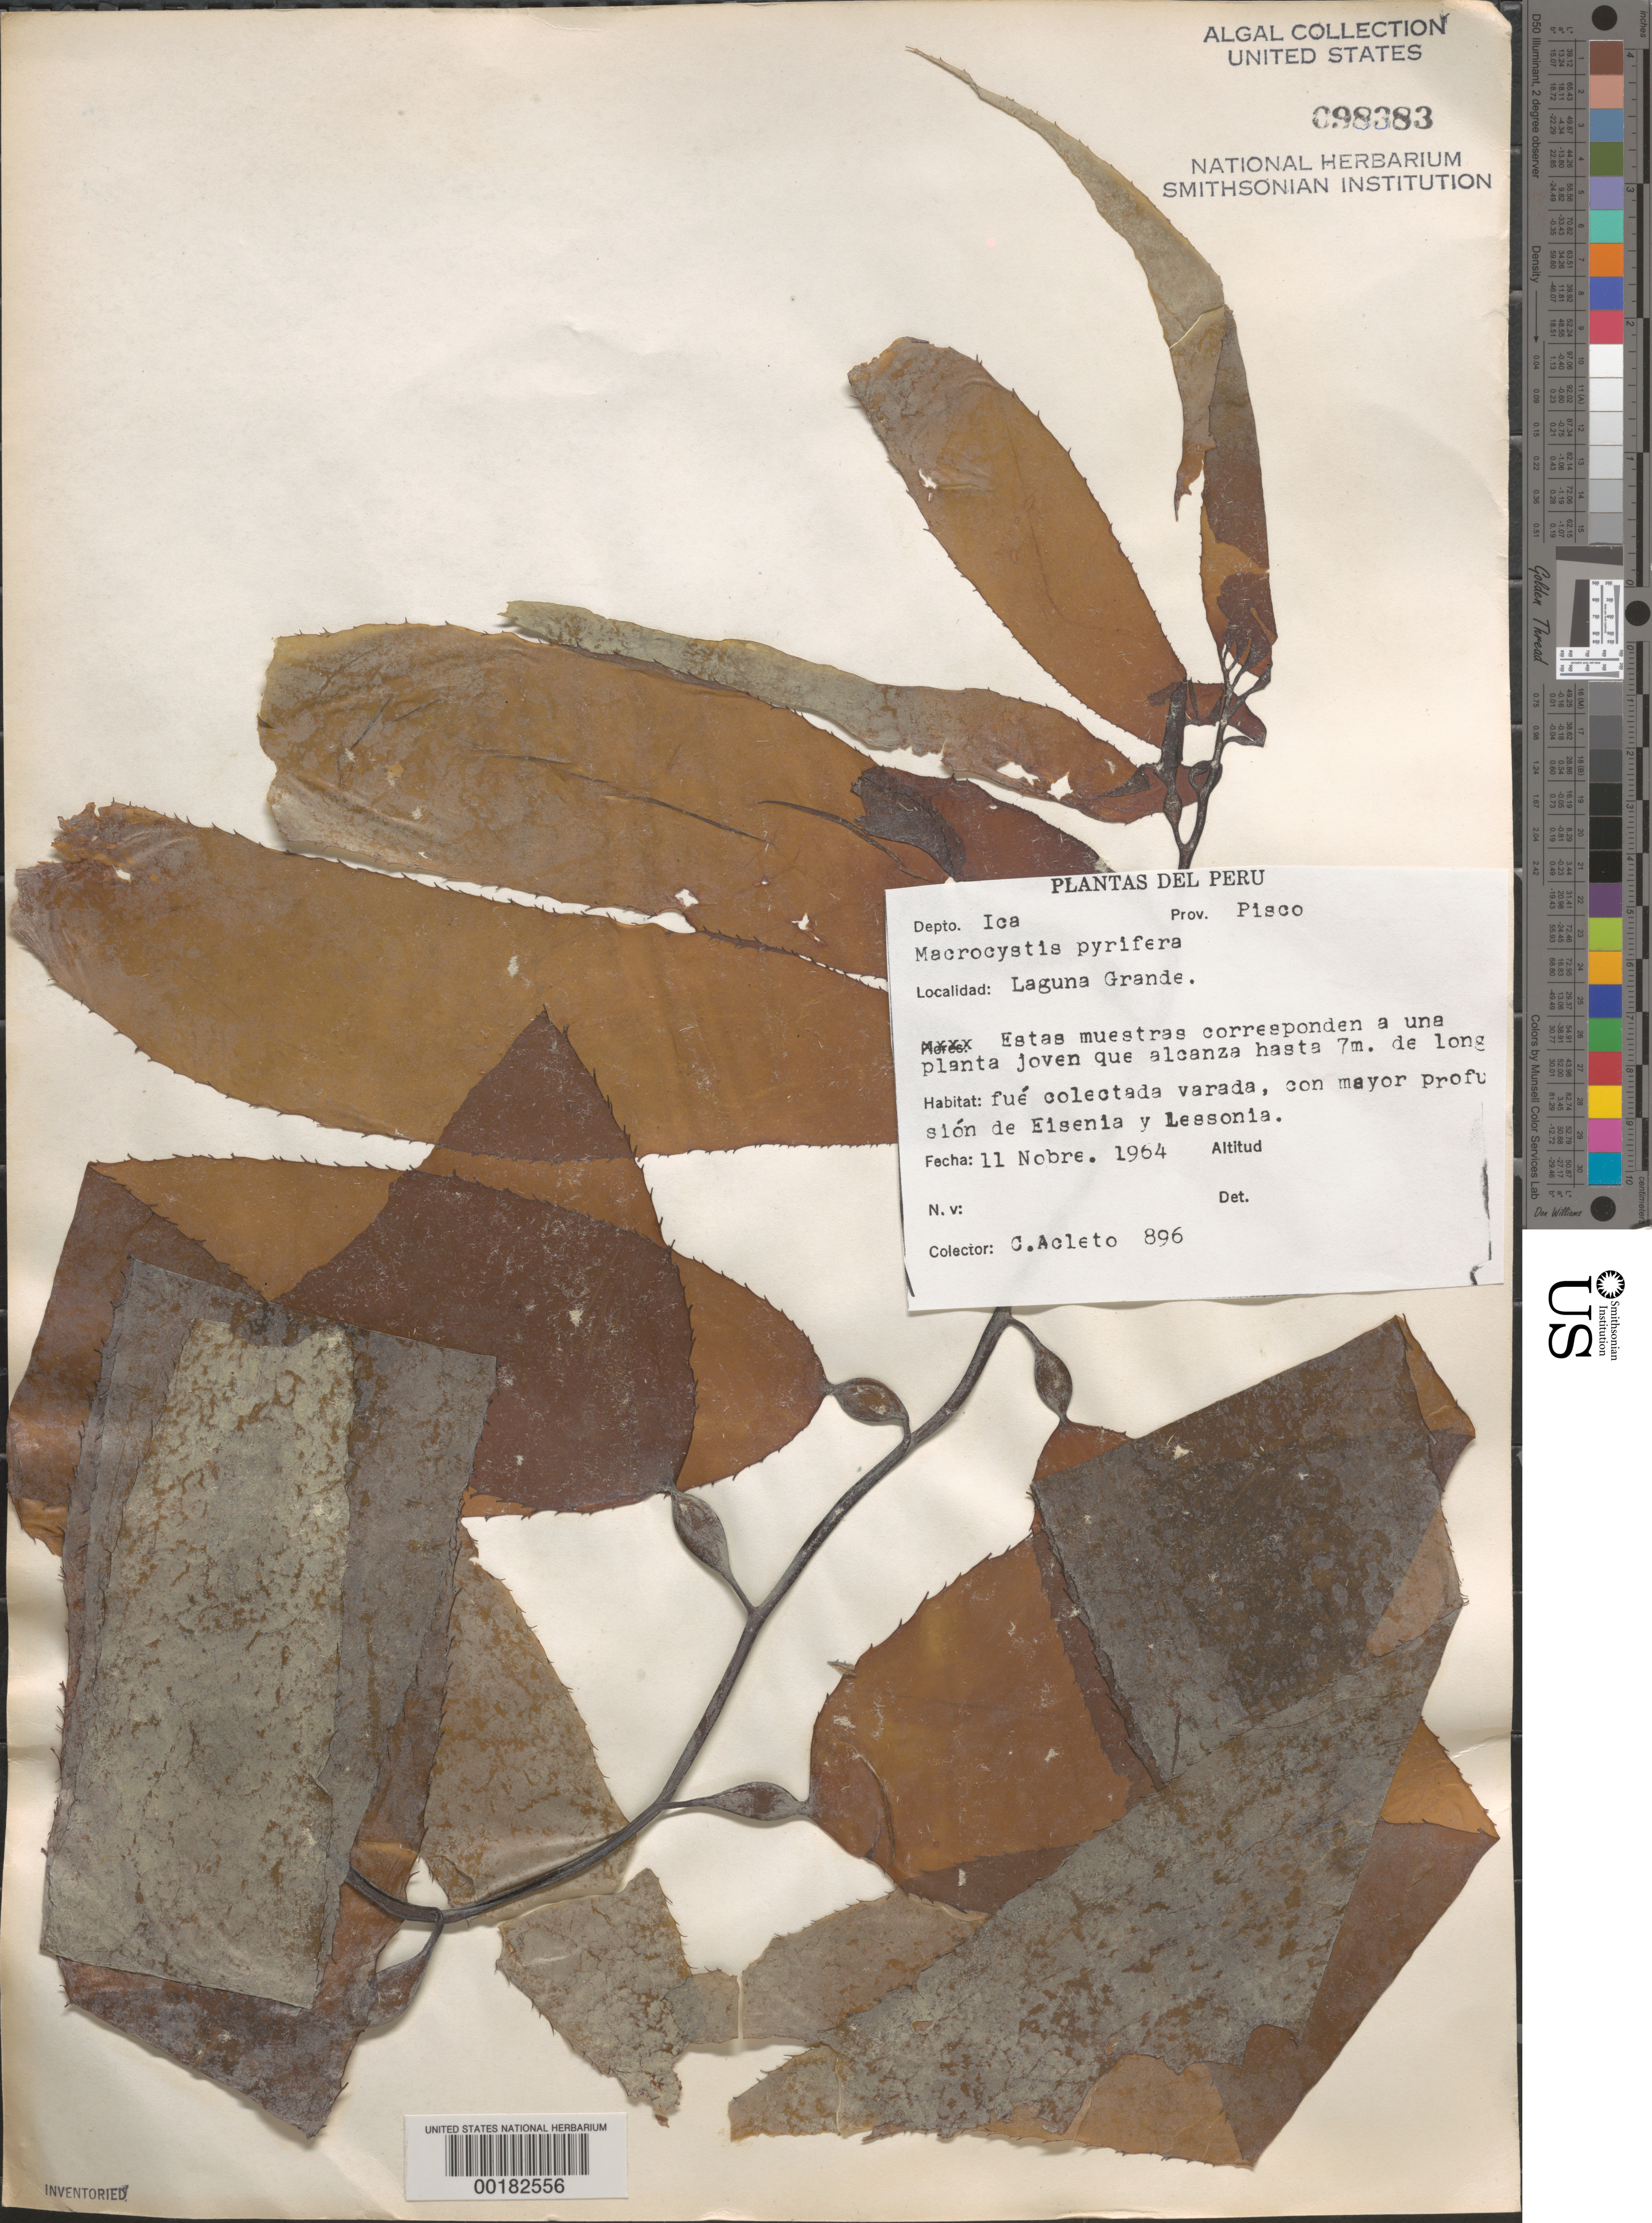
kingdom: Chromista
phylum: Ochrophyta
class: Phaeophyceae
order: Laminariales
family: Laminariaceae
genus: Macrocystis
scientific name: Macrocystis pyrifera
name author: (L.) C. Agardh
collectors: C. Acleto O.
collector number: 896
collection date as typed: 11 Nov 1964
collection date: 1964-11-11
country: Peru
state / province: Ica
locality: Laguna grande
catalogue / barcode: US 98383